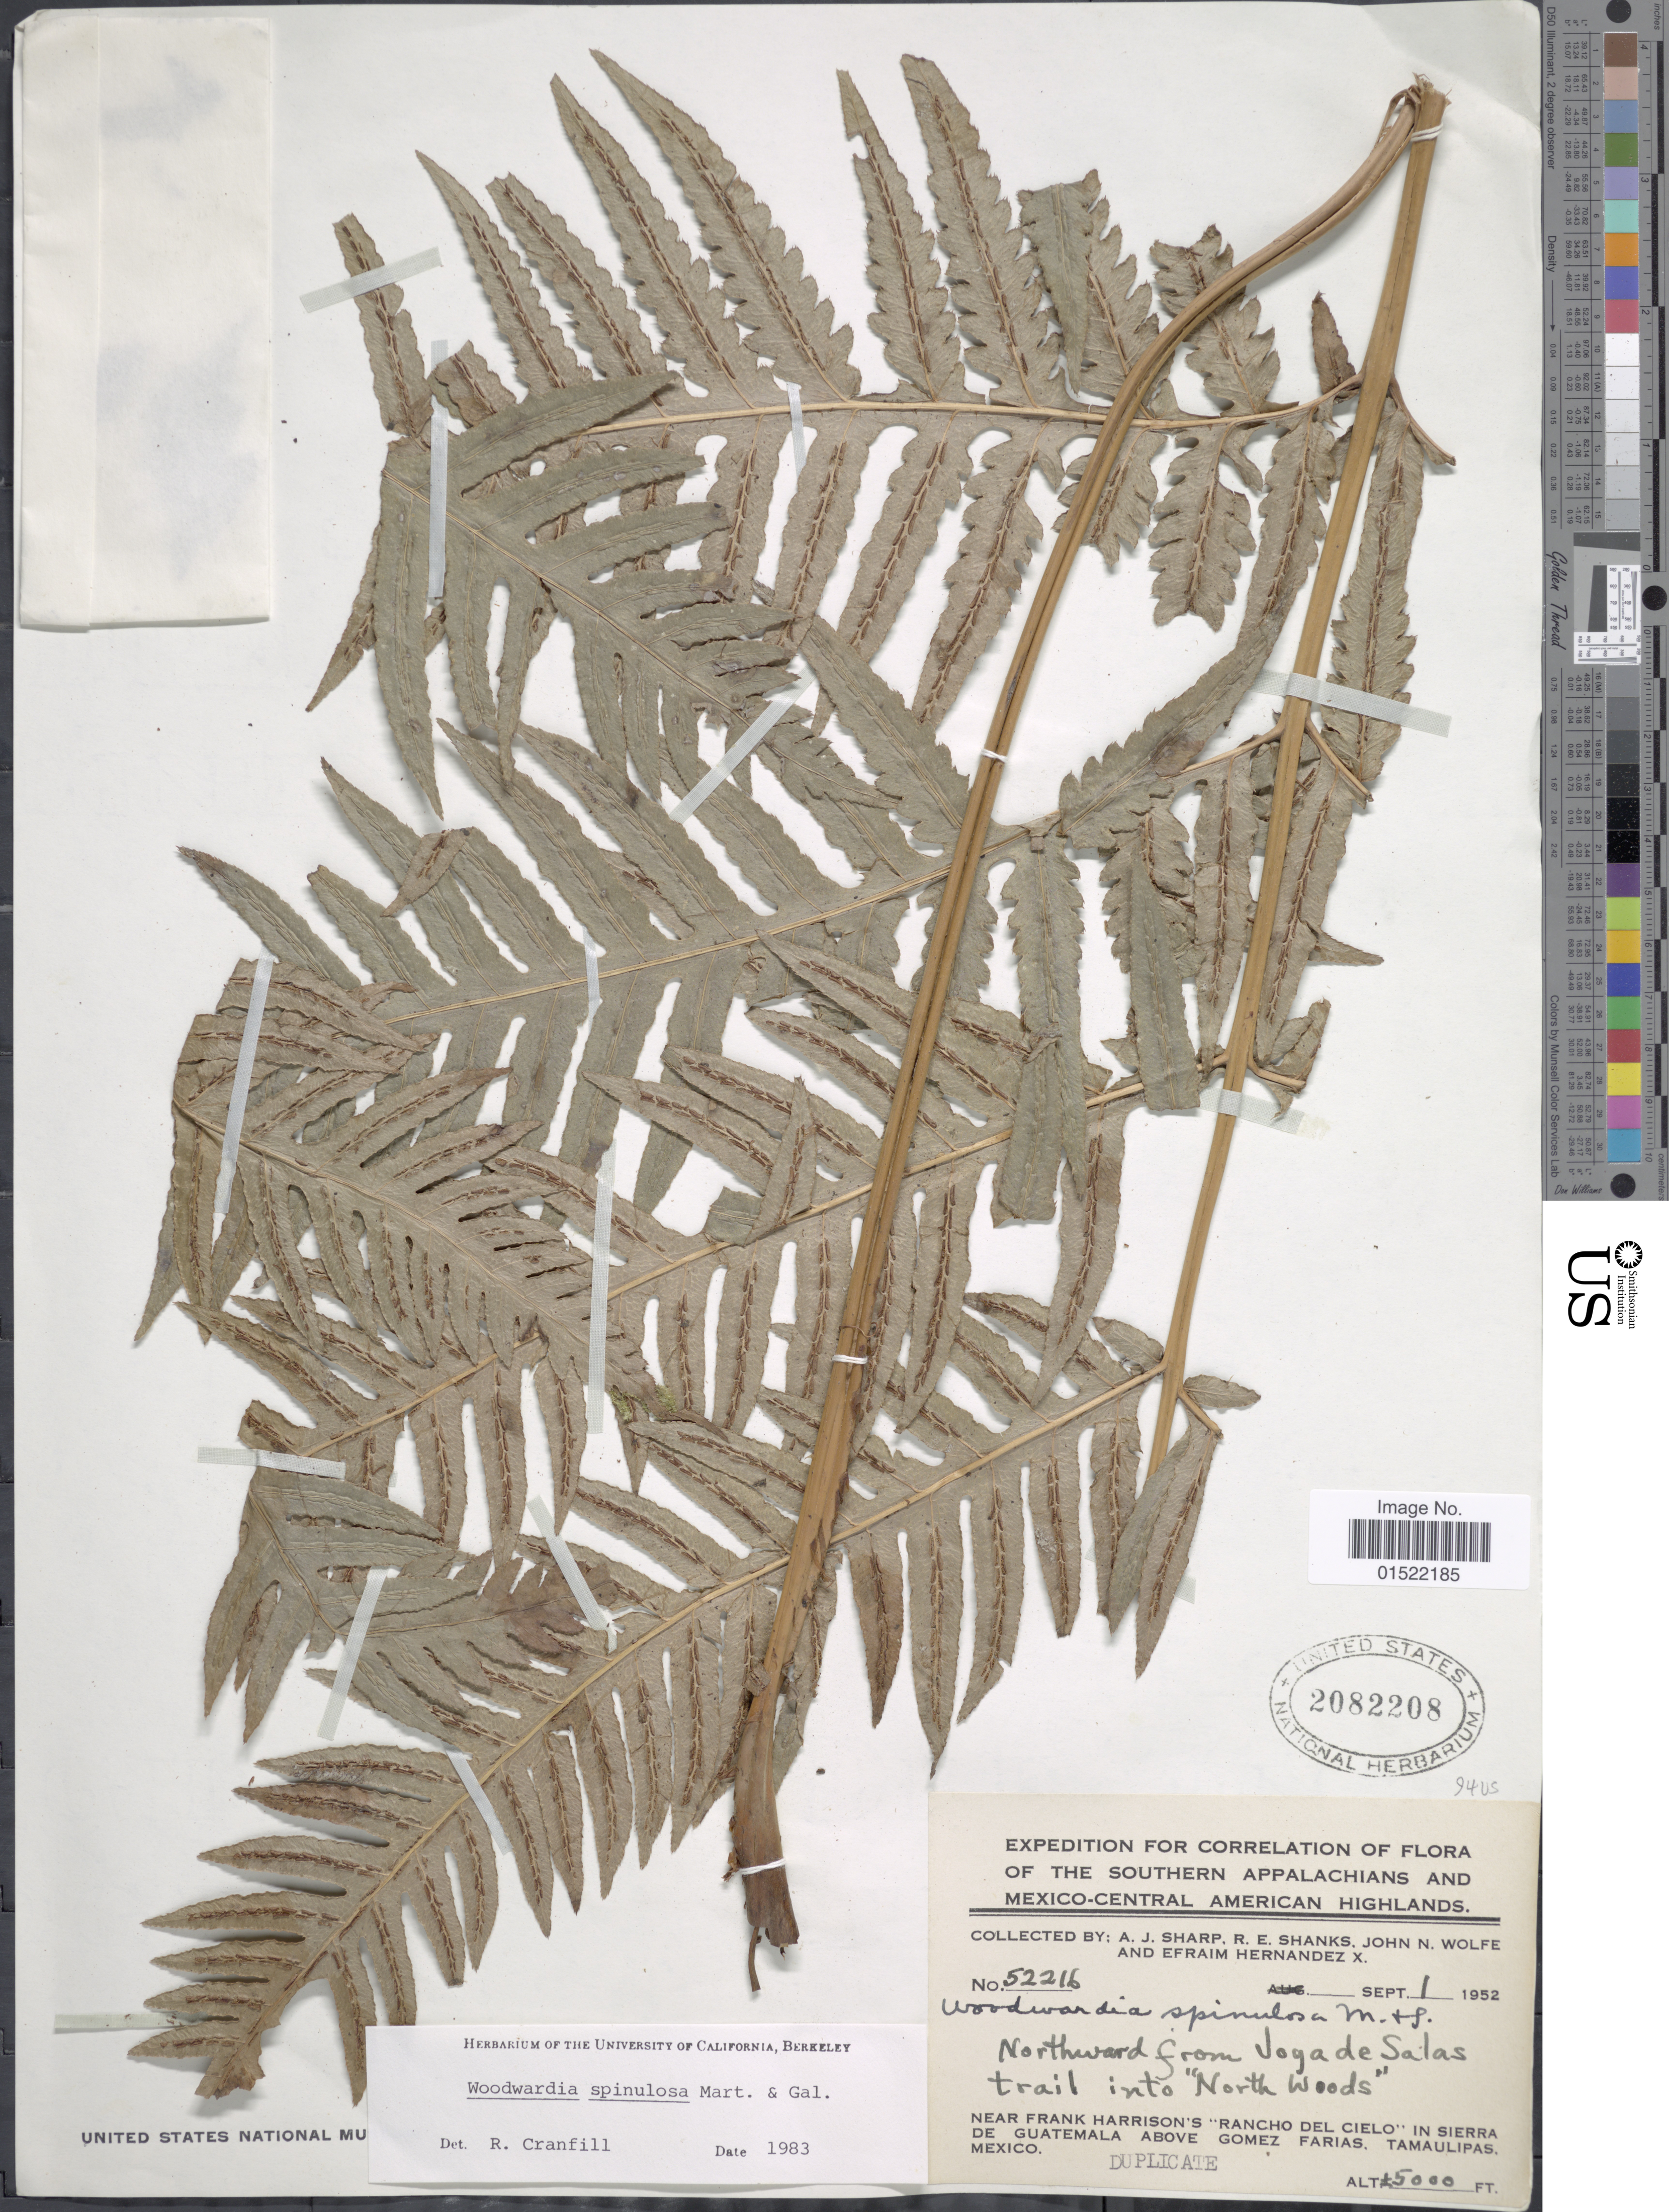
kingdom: Plantae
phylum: Tracheophyta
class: Polypodiopsida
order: Polypodiales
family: Blechnaceae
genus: Woodwardia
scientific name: Woodwardia spinulosa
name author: M. Martens & Galeotti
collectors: A. J. Sharp, R. Shanks, J. Wolfe & E. Hernandez X.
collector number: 52216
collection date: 1952-09-01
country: Mexico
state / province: Tamaulipas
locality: Southern Appalachians and Mexico-Central American Highlands, near Frank Harrison's "Rancho del Cielo" in Sierra de Guatemala above Gomez Farias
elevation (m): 1524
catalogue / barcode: US 2082208